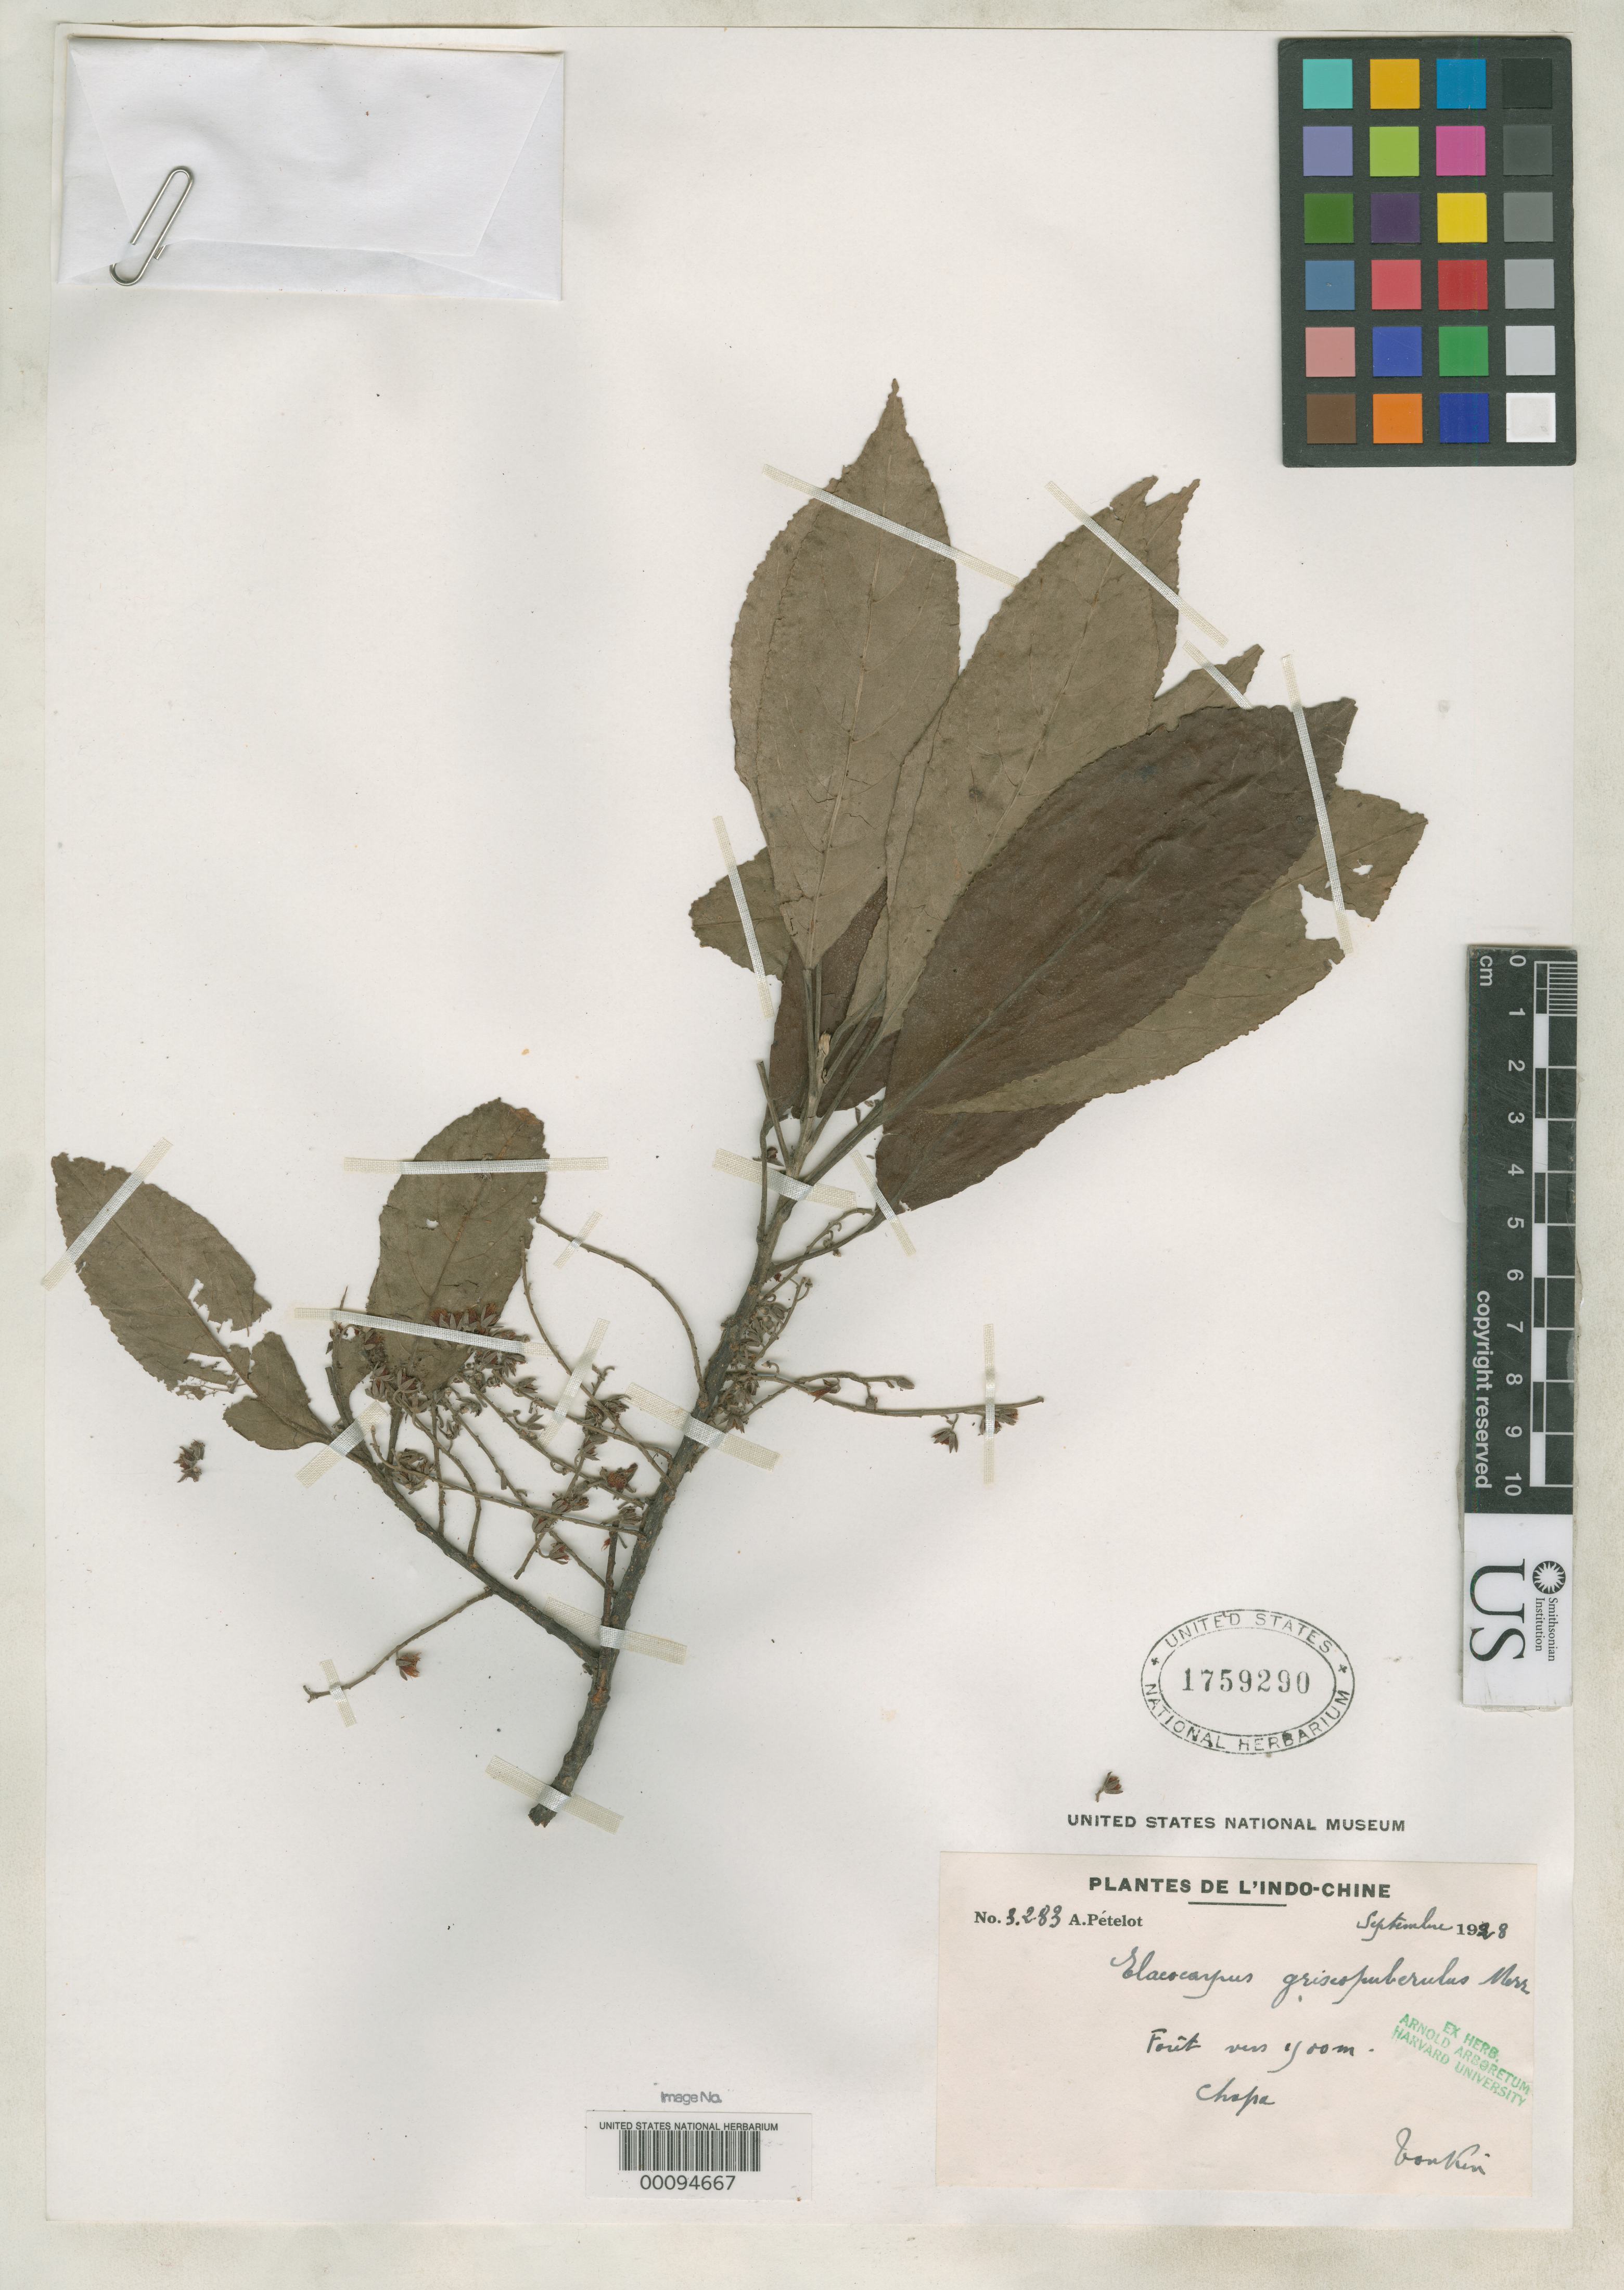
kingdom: Plantae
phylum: Tracheophyta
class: Magnoliopsida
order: Oxalidales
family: Elaeocarpaceae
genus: Elaeocarpus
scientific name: Elaeocarpus griseo-puberulus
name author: Merr.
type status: Isotype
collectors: P. A. Pételot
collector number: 3283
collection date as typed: Sep 1928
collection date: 1928-09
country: Vietnam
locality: Tonkin.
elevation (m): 1500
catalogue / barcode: US 1759290